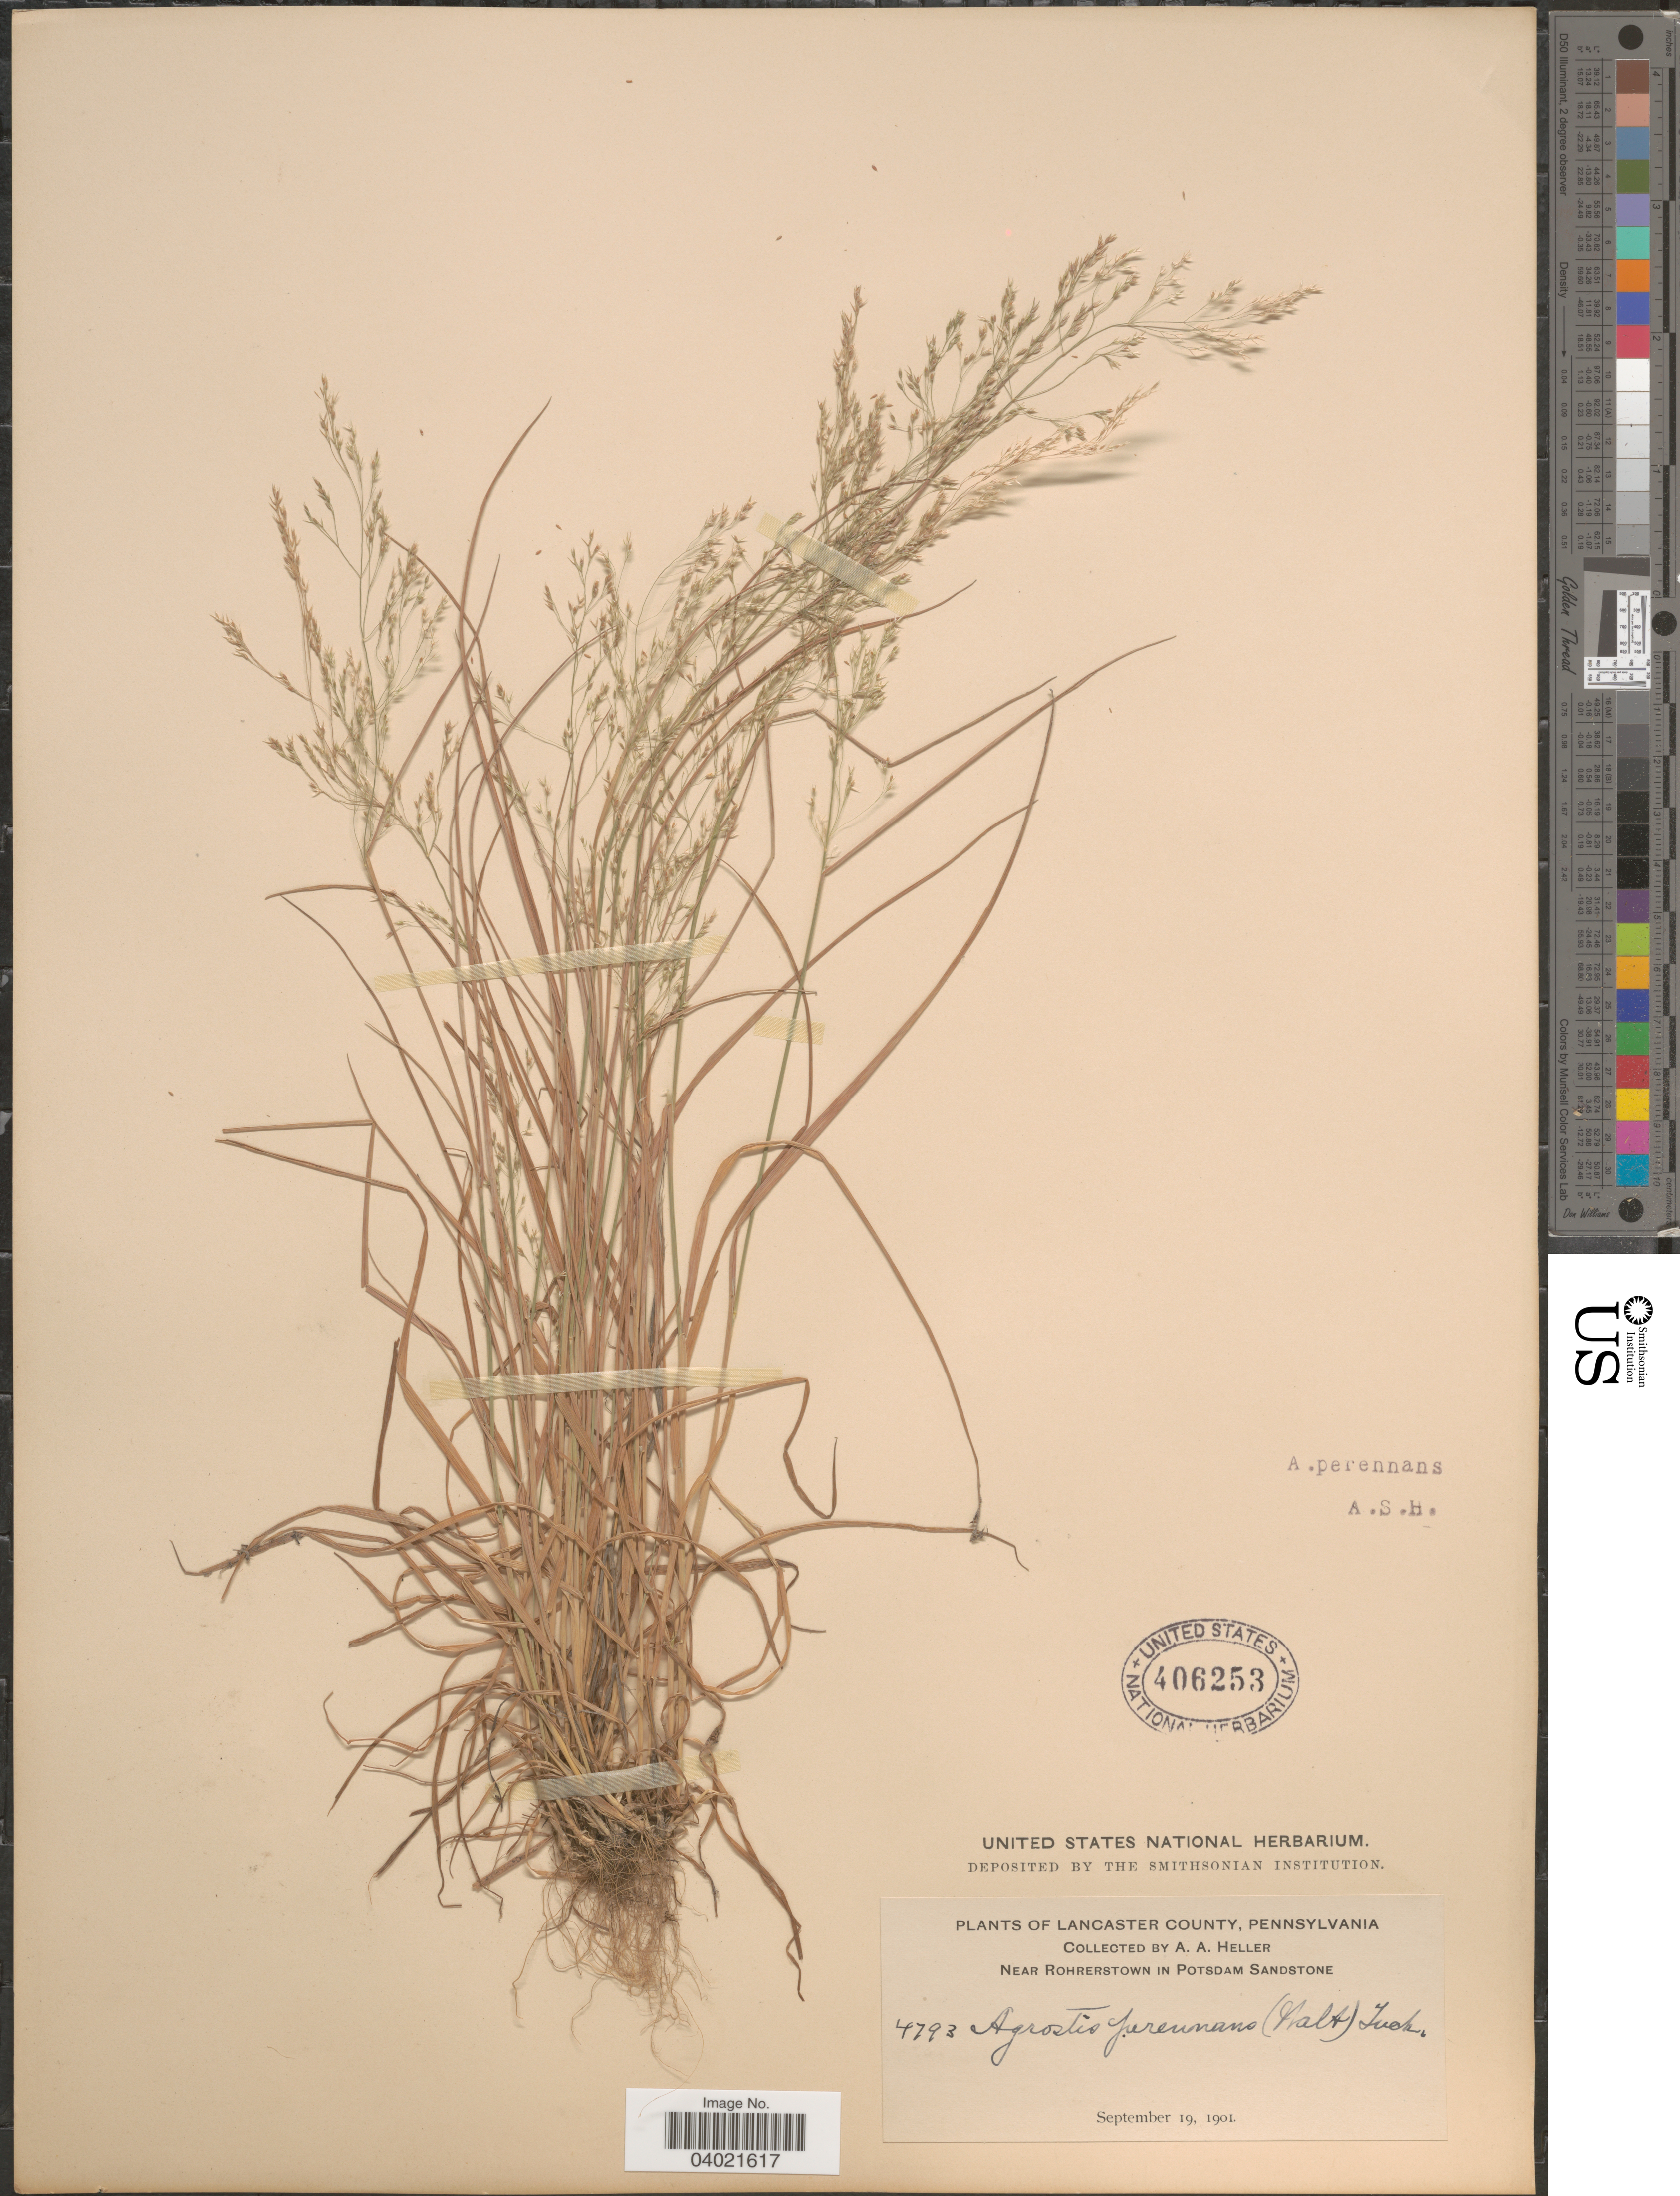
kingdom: Plantae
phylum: Tracheophyta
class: Liliopsida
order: Poales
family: Poaceae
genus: Agrostis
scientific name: Agrostis perennans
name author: (Walter) Tuck.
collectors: A. A. Heller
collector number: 4793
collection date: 1901-09-19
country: United States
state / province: Pennsylvania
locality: Lancaster County. Near Rohrerstown in Potsdam Sandstone.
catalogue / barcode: US 406253